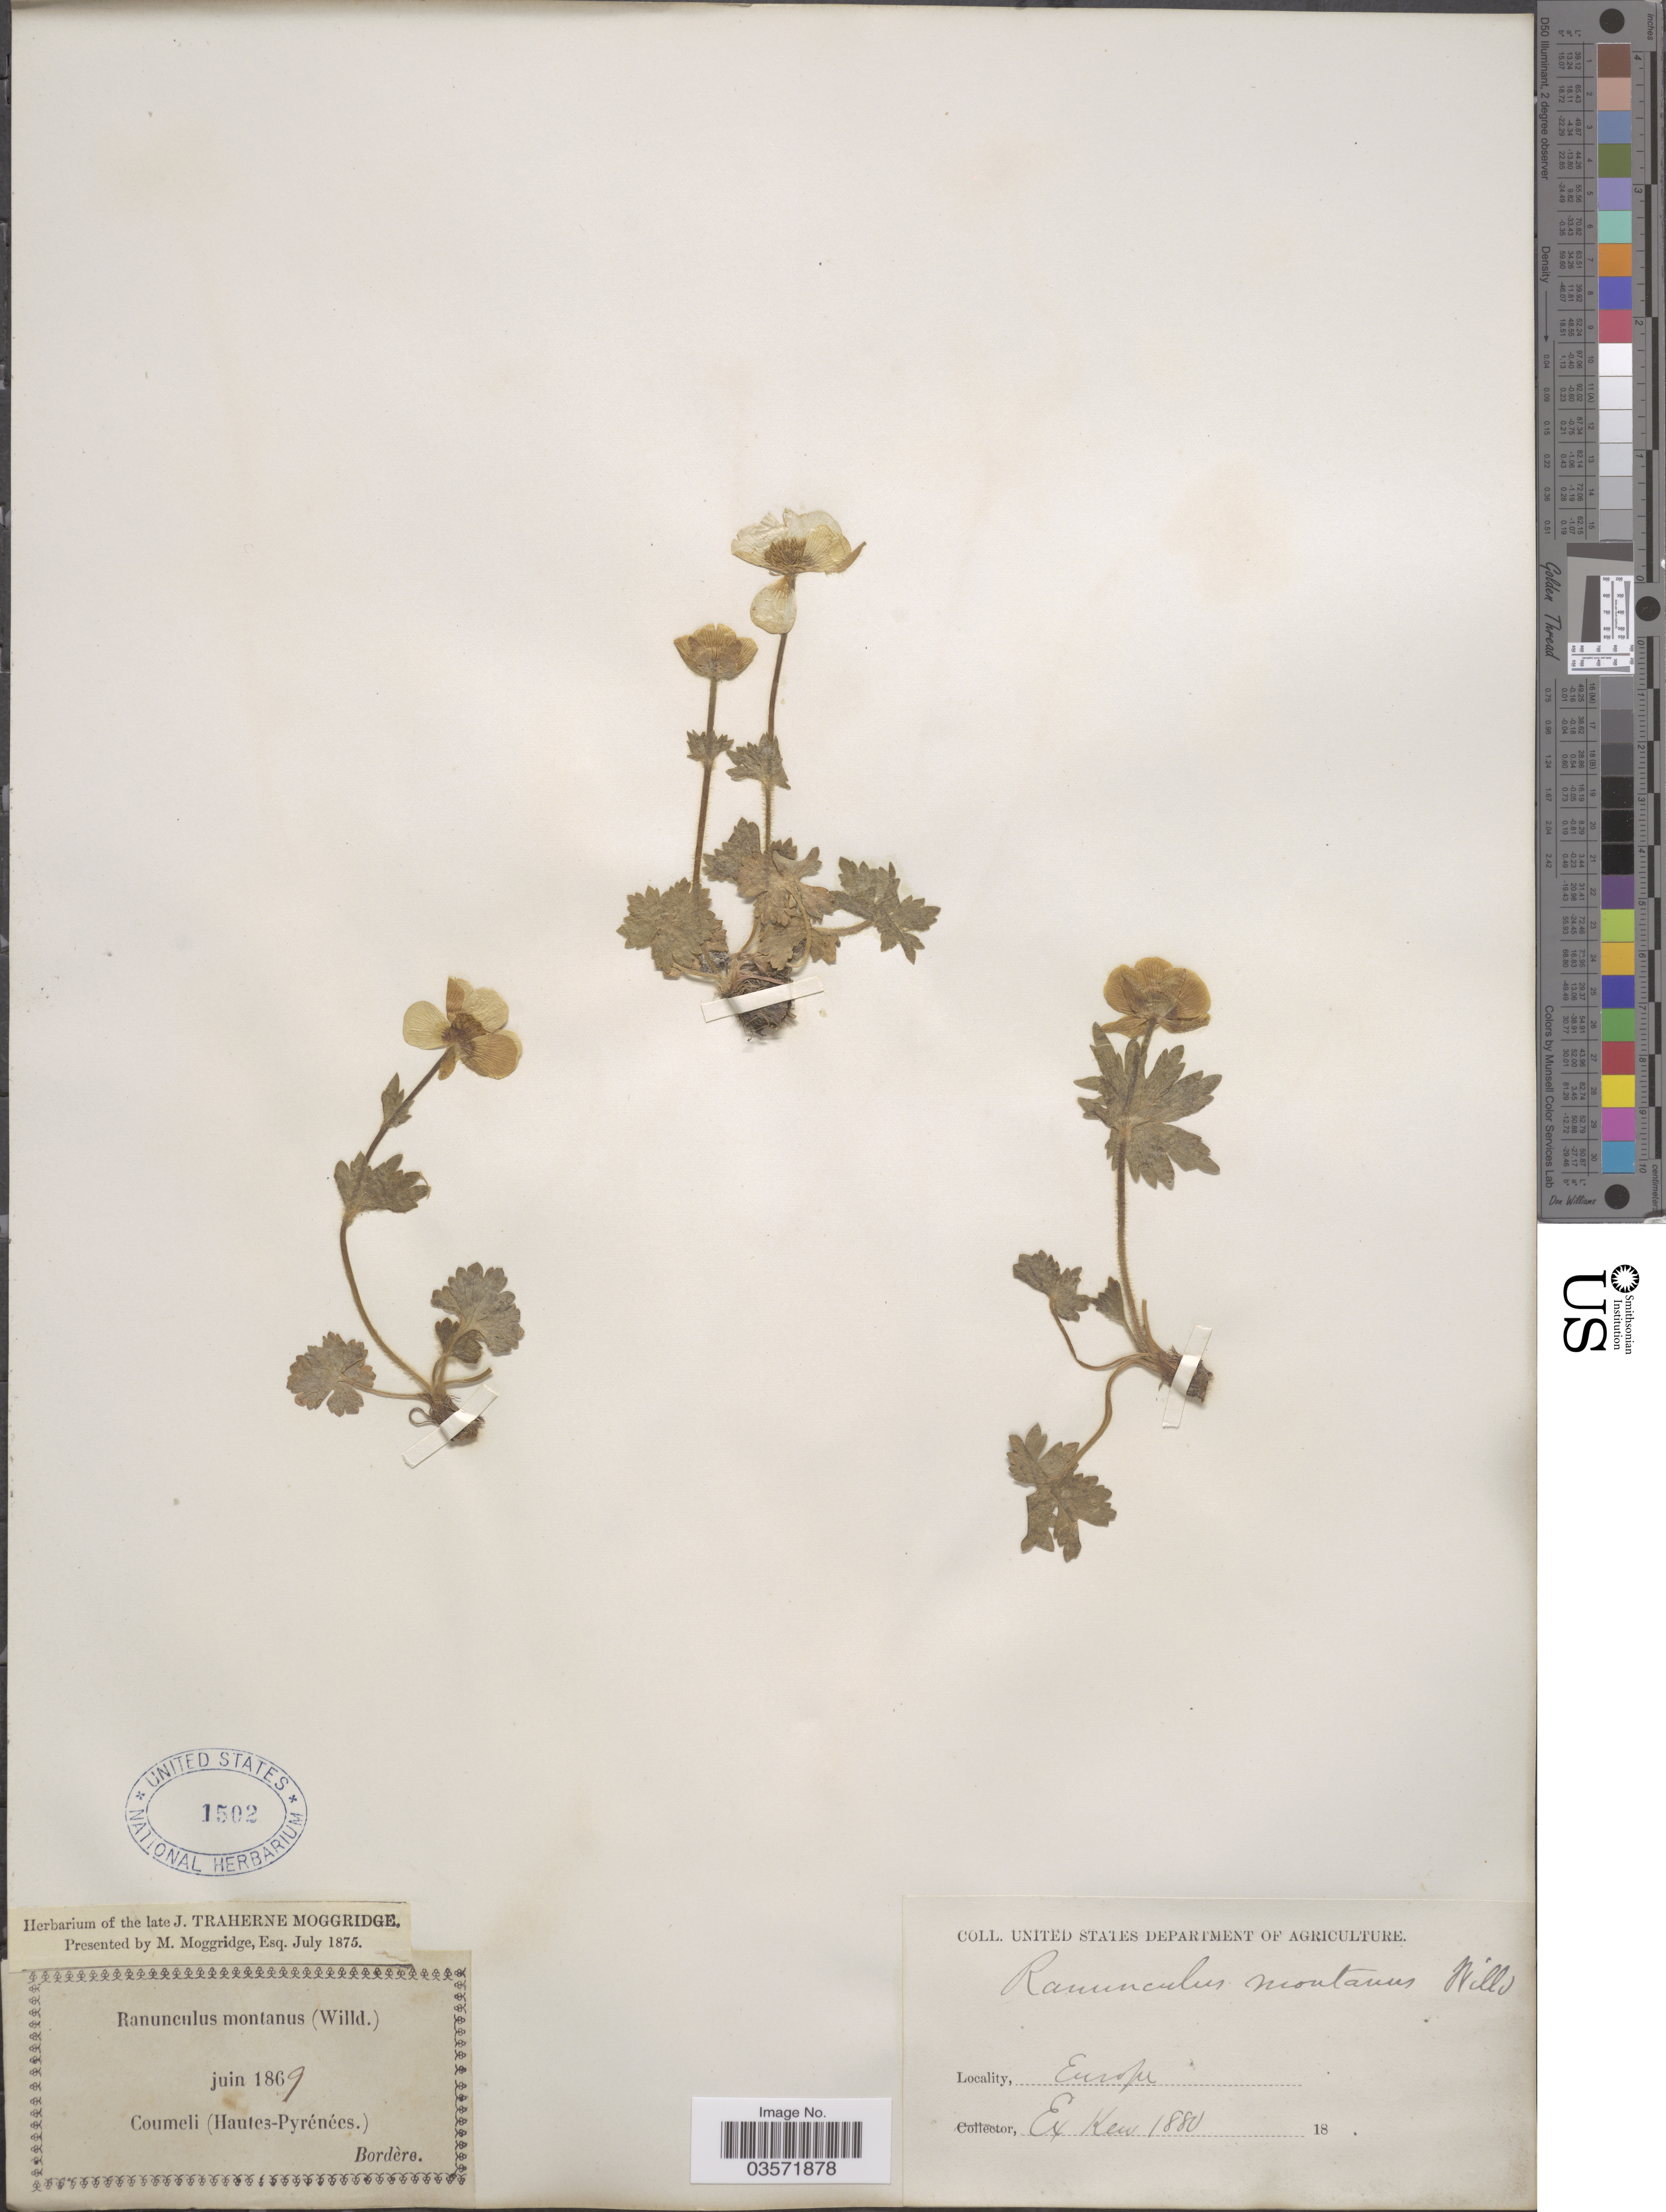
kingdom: Plantae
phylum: Tracheophyta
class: Magnoliopsida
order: Ranunculales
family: Ranunculaceae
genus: Ranunculus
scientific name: Ranunculus montanus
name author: Willd.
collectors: -. Bordère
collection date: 1869-06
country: France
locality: Europe. Coumeli (Hautes-Pyrénées).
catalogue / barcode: US 1502